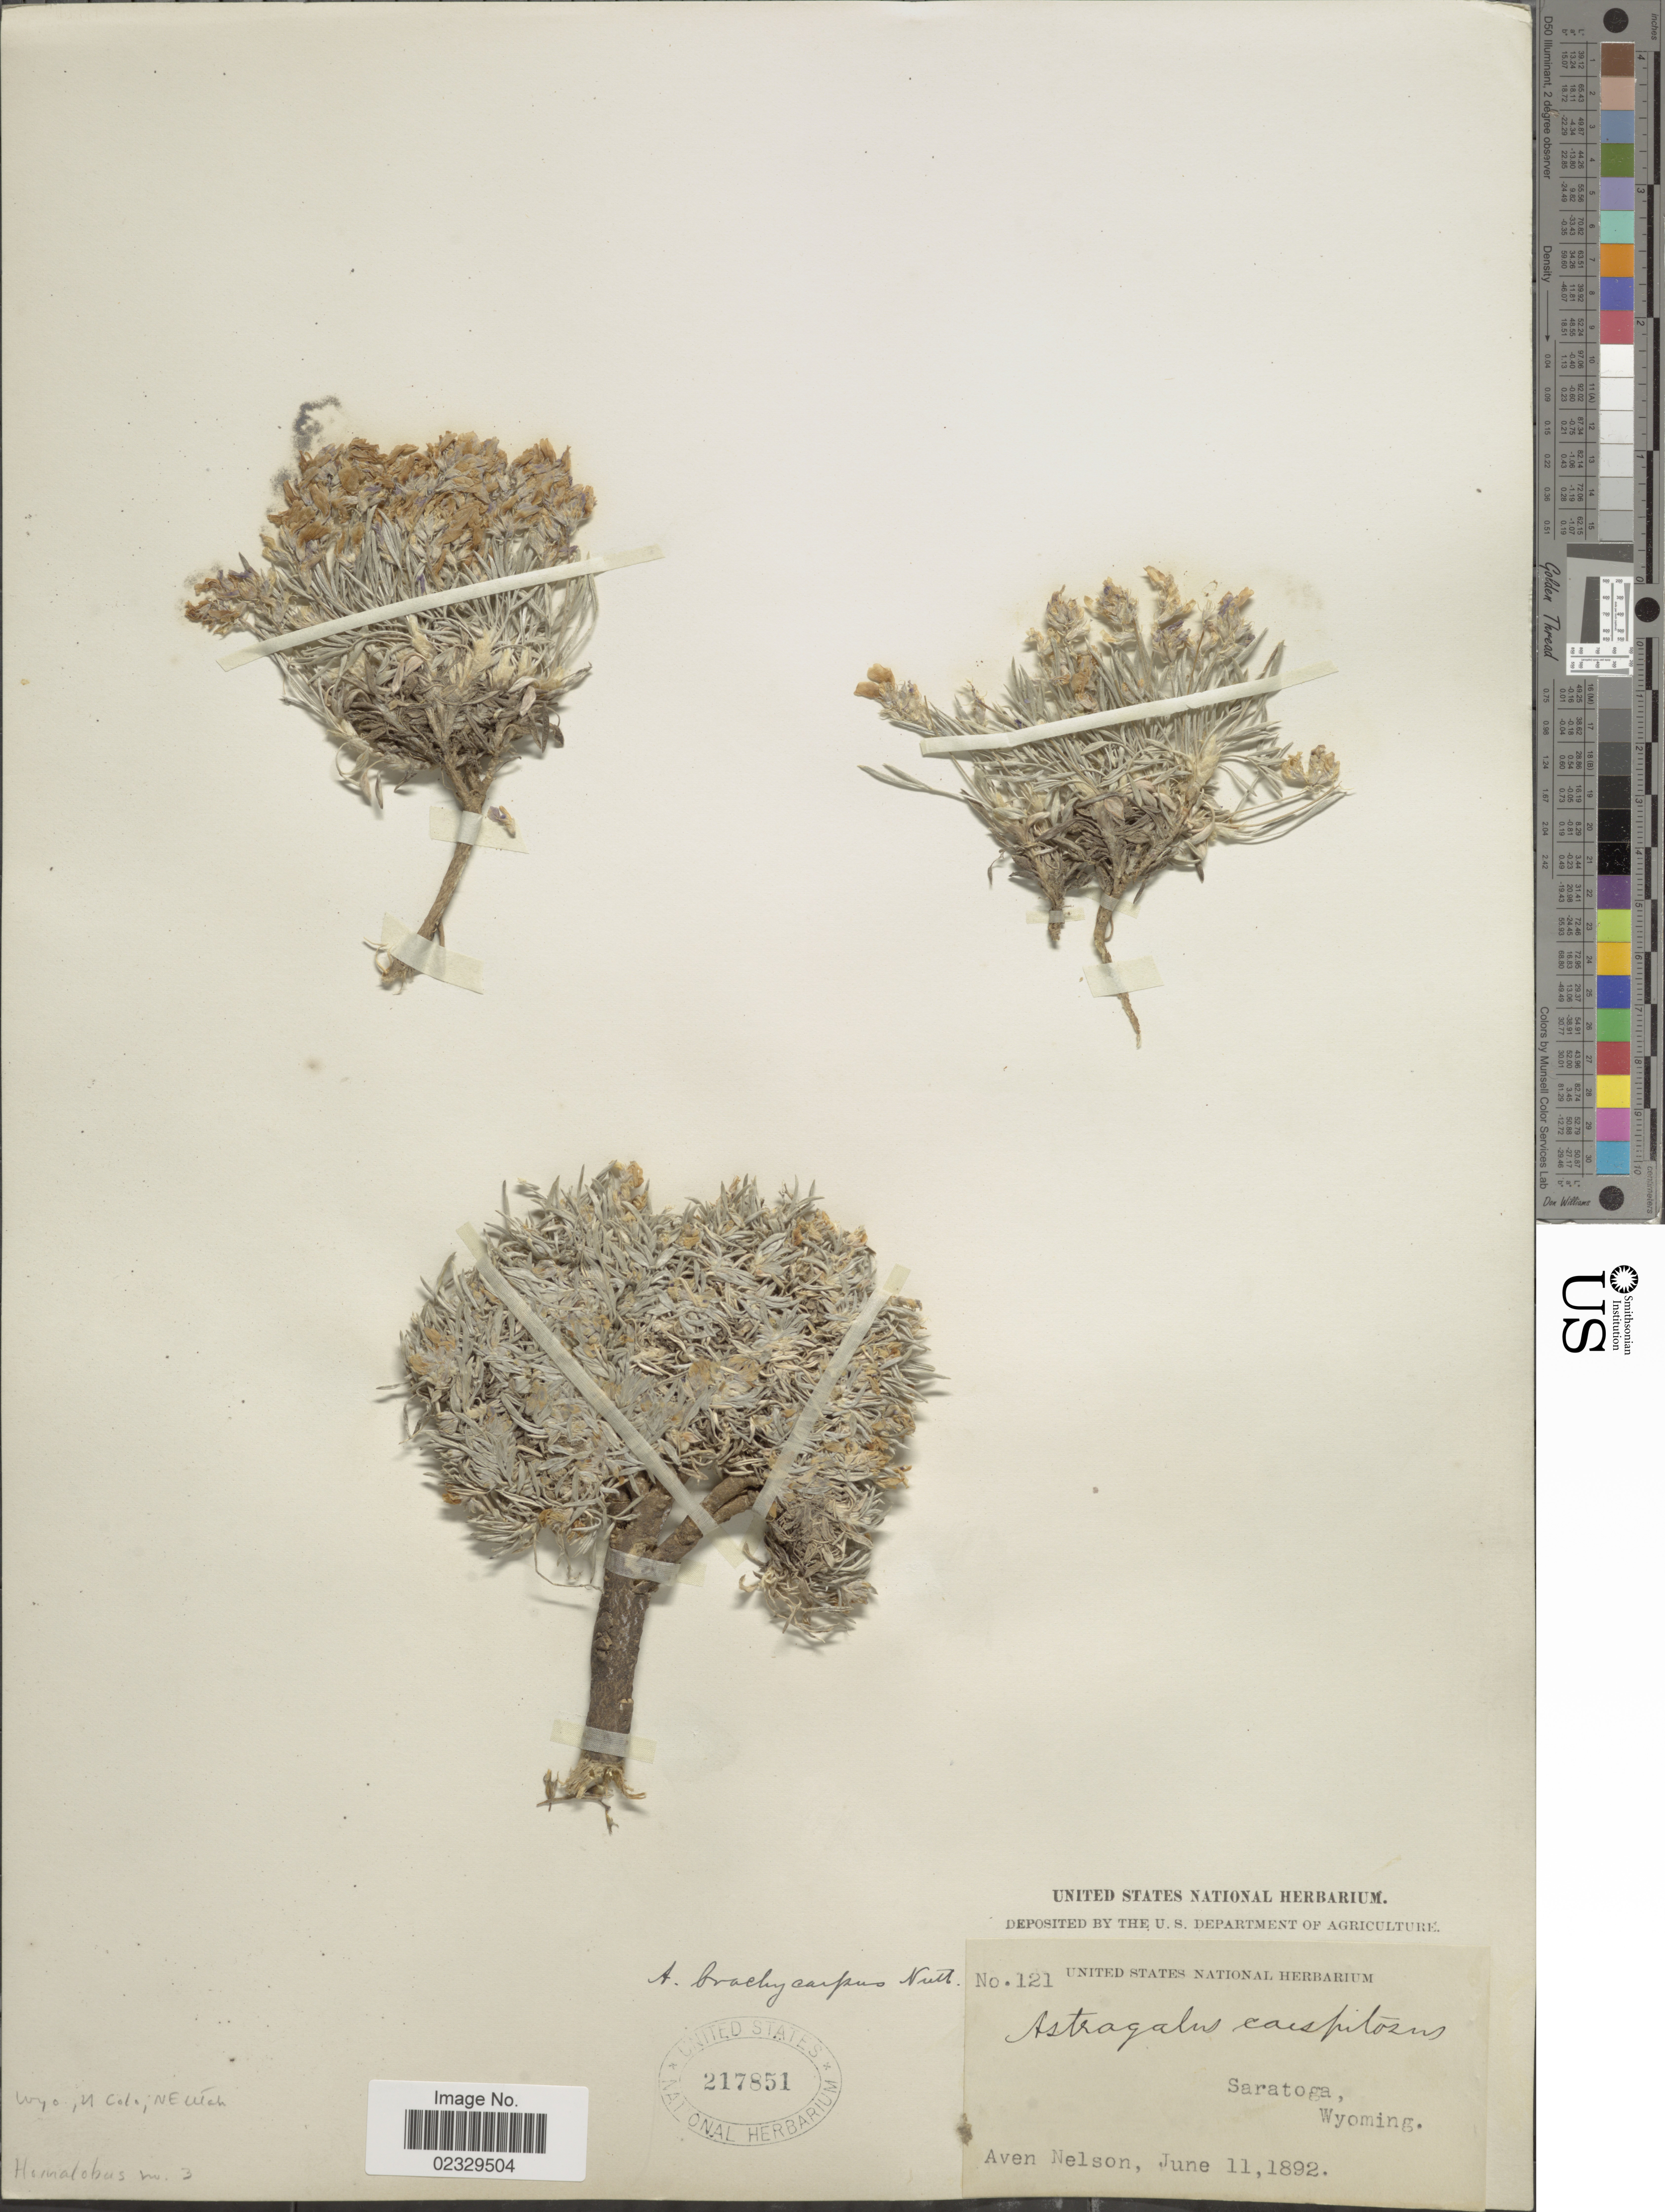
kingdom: Plantae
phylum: Tracheophyta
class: Magnoliopsida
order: Fabales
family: Fabaceae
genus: Astragalus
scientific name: Astragalus brachycarpus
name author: M. Bieb.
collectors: A. Nelson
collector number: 121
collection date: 1892-06-11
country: United States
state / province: Wyoming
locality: Saratoga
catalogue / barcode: US 217851